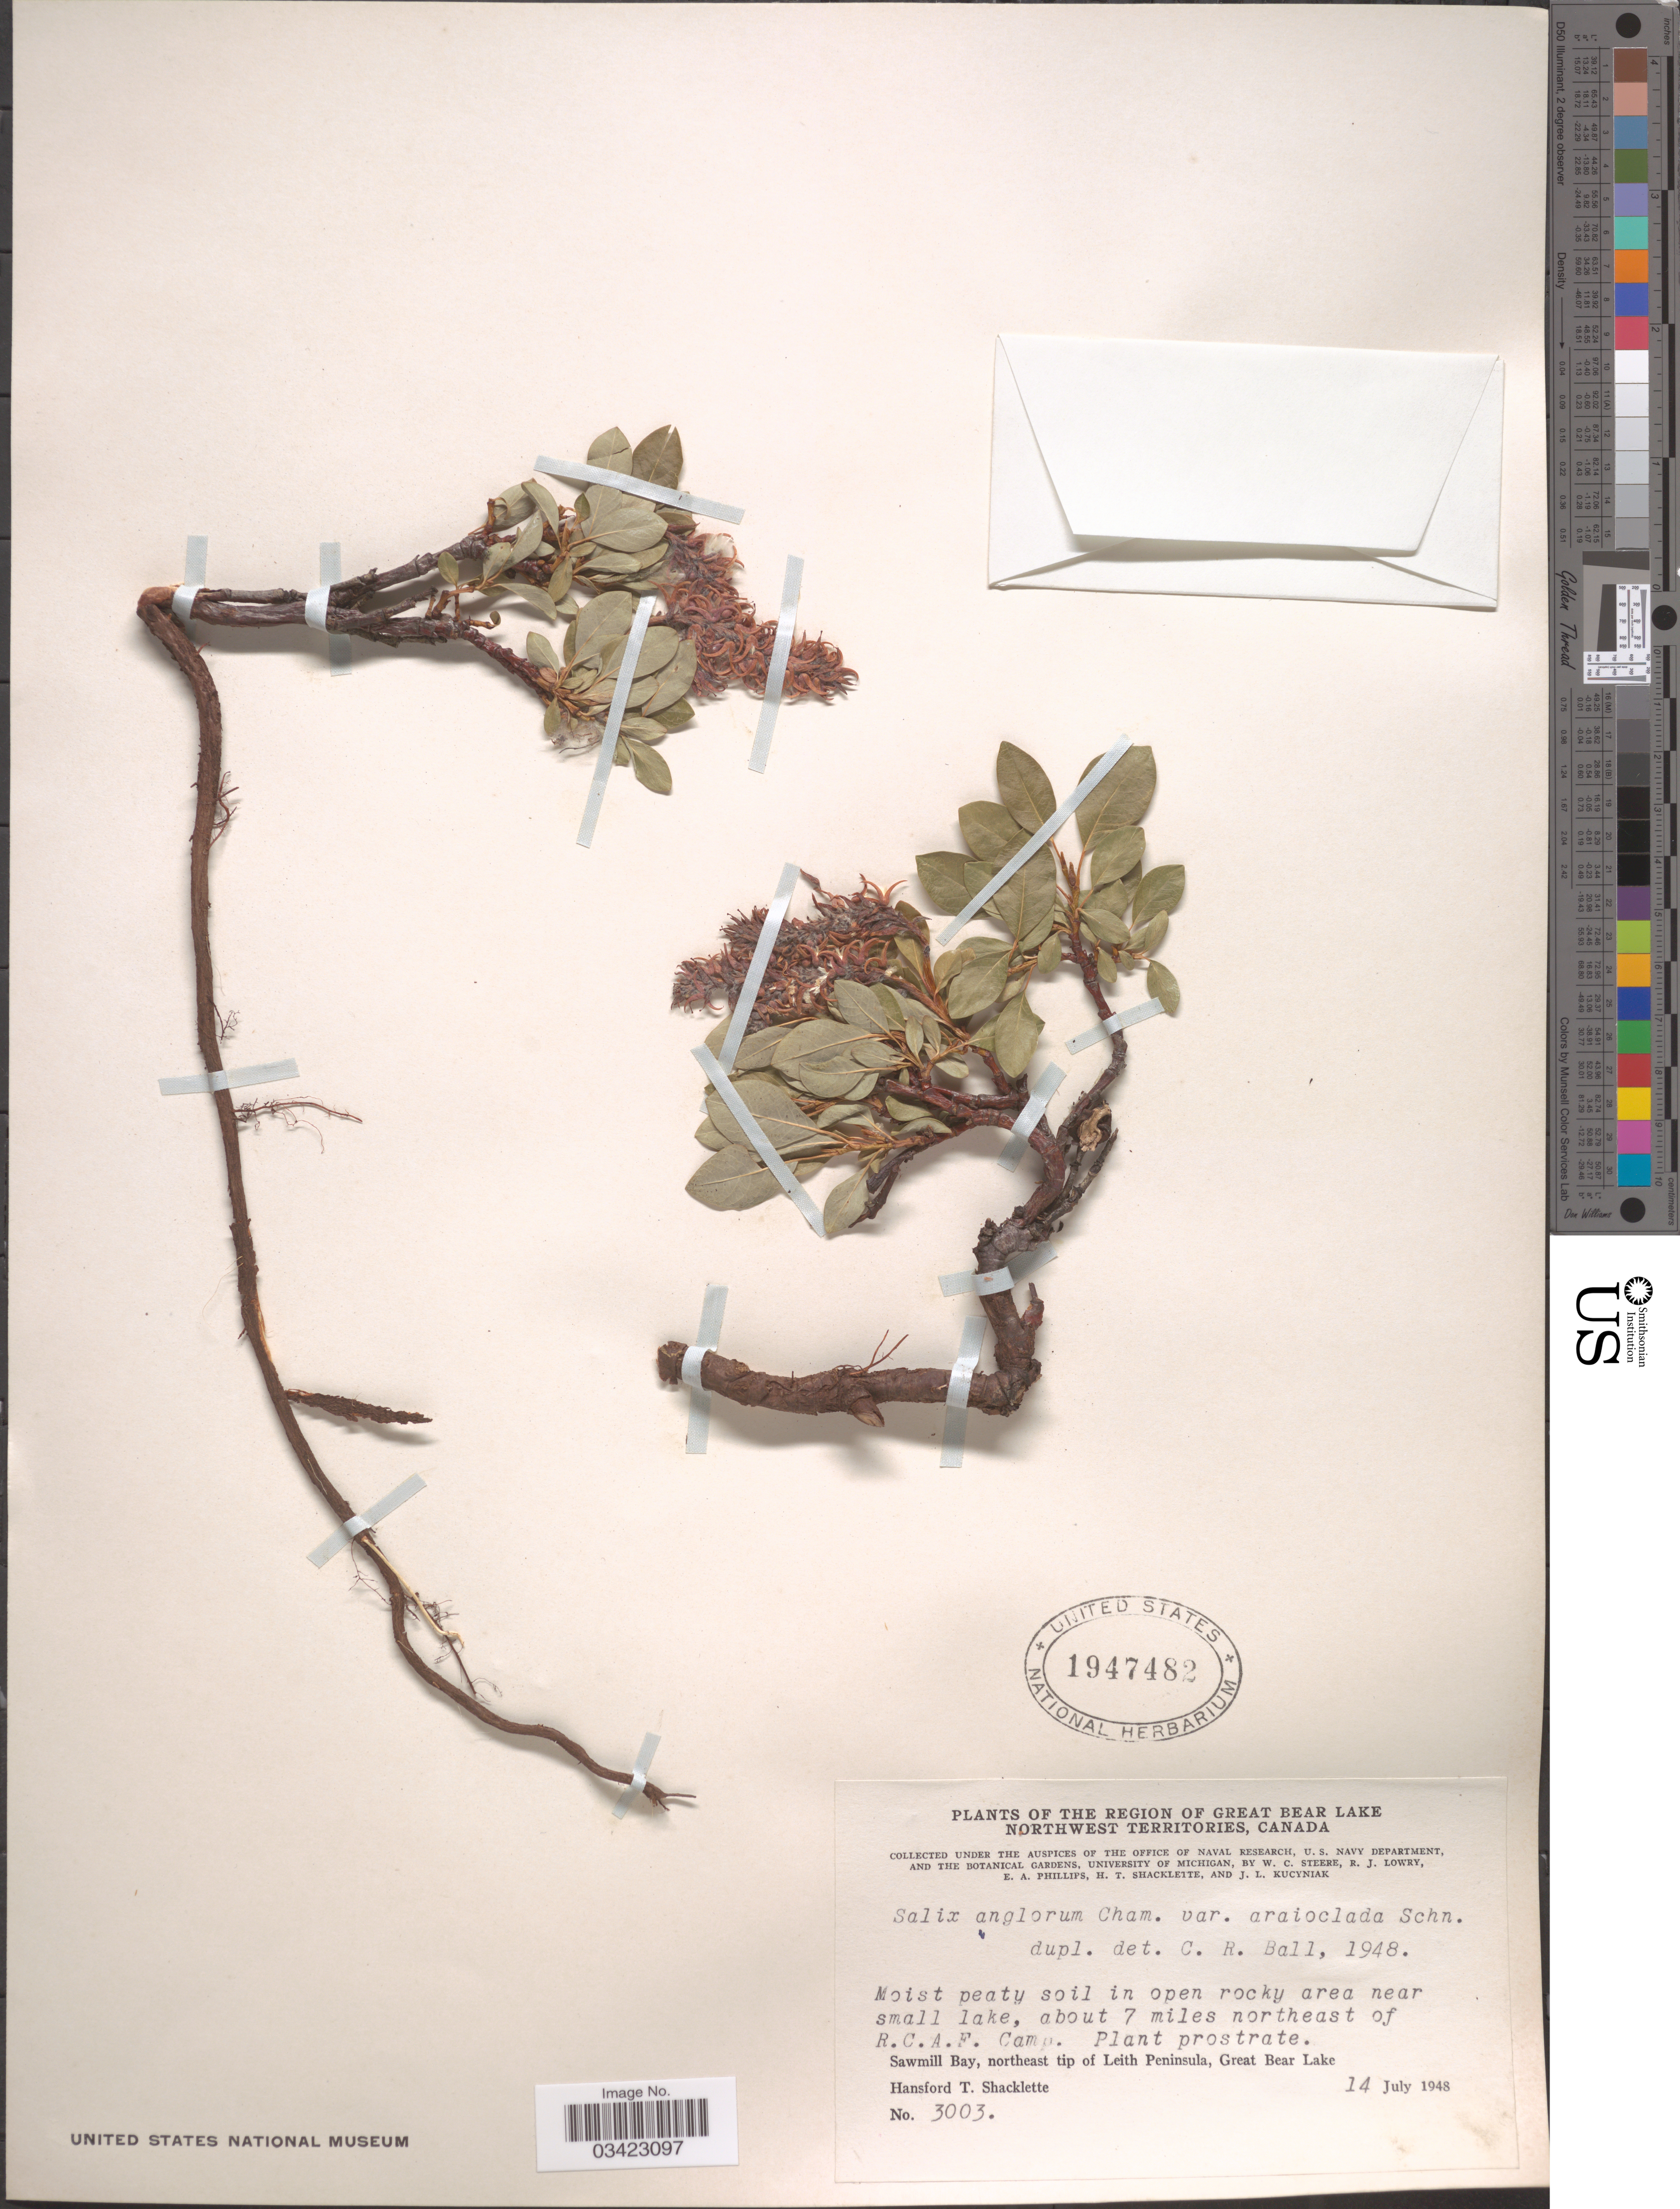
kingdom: Plantae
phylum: Tracheophyta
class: Magnoliopsida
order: Malpighiales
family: Salicaceae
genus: Salix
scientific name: Salix anglorum var. araioclada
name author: C.K. Schneid.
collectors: H. Shacklette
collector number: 3003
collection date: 1948-07-14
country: Canada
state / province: Northwest Territories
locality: The Region of Great Bear Lake. Area near small lake, about 7 miles northeast of R. C. A. F. Camp. Sawmill Bay, northeast tip of Leith Peninsula, Great Bear Lake.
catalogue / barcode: US 1947482